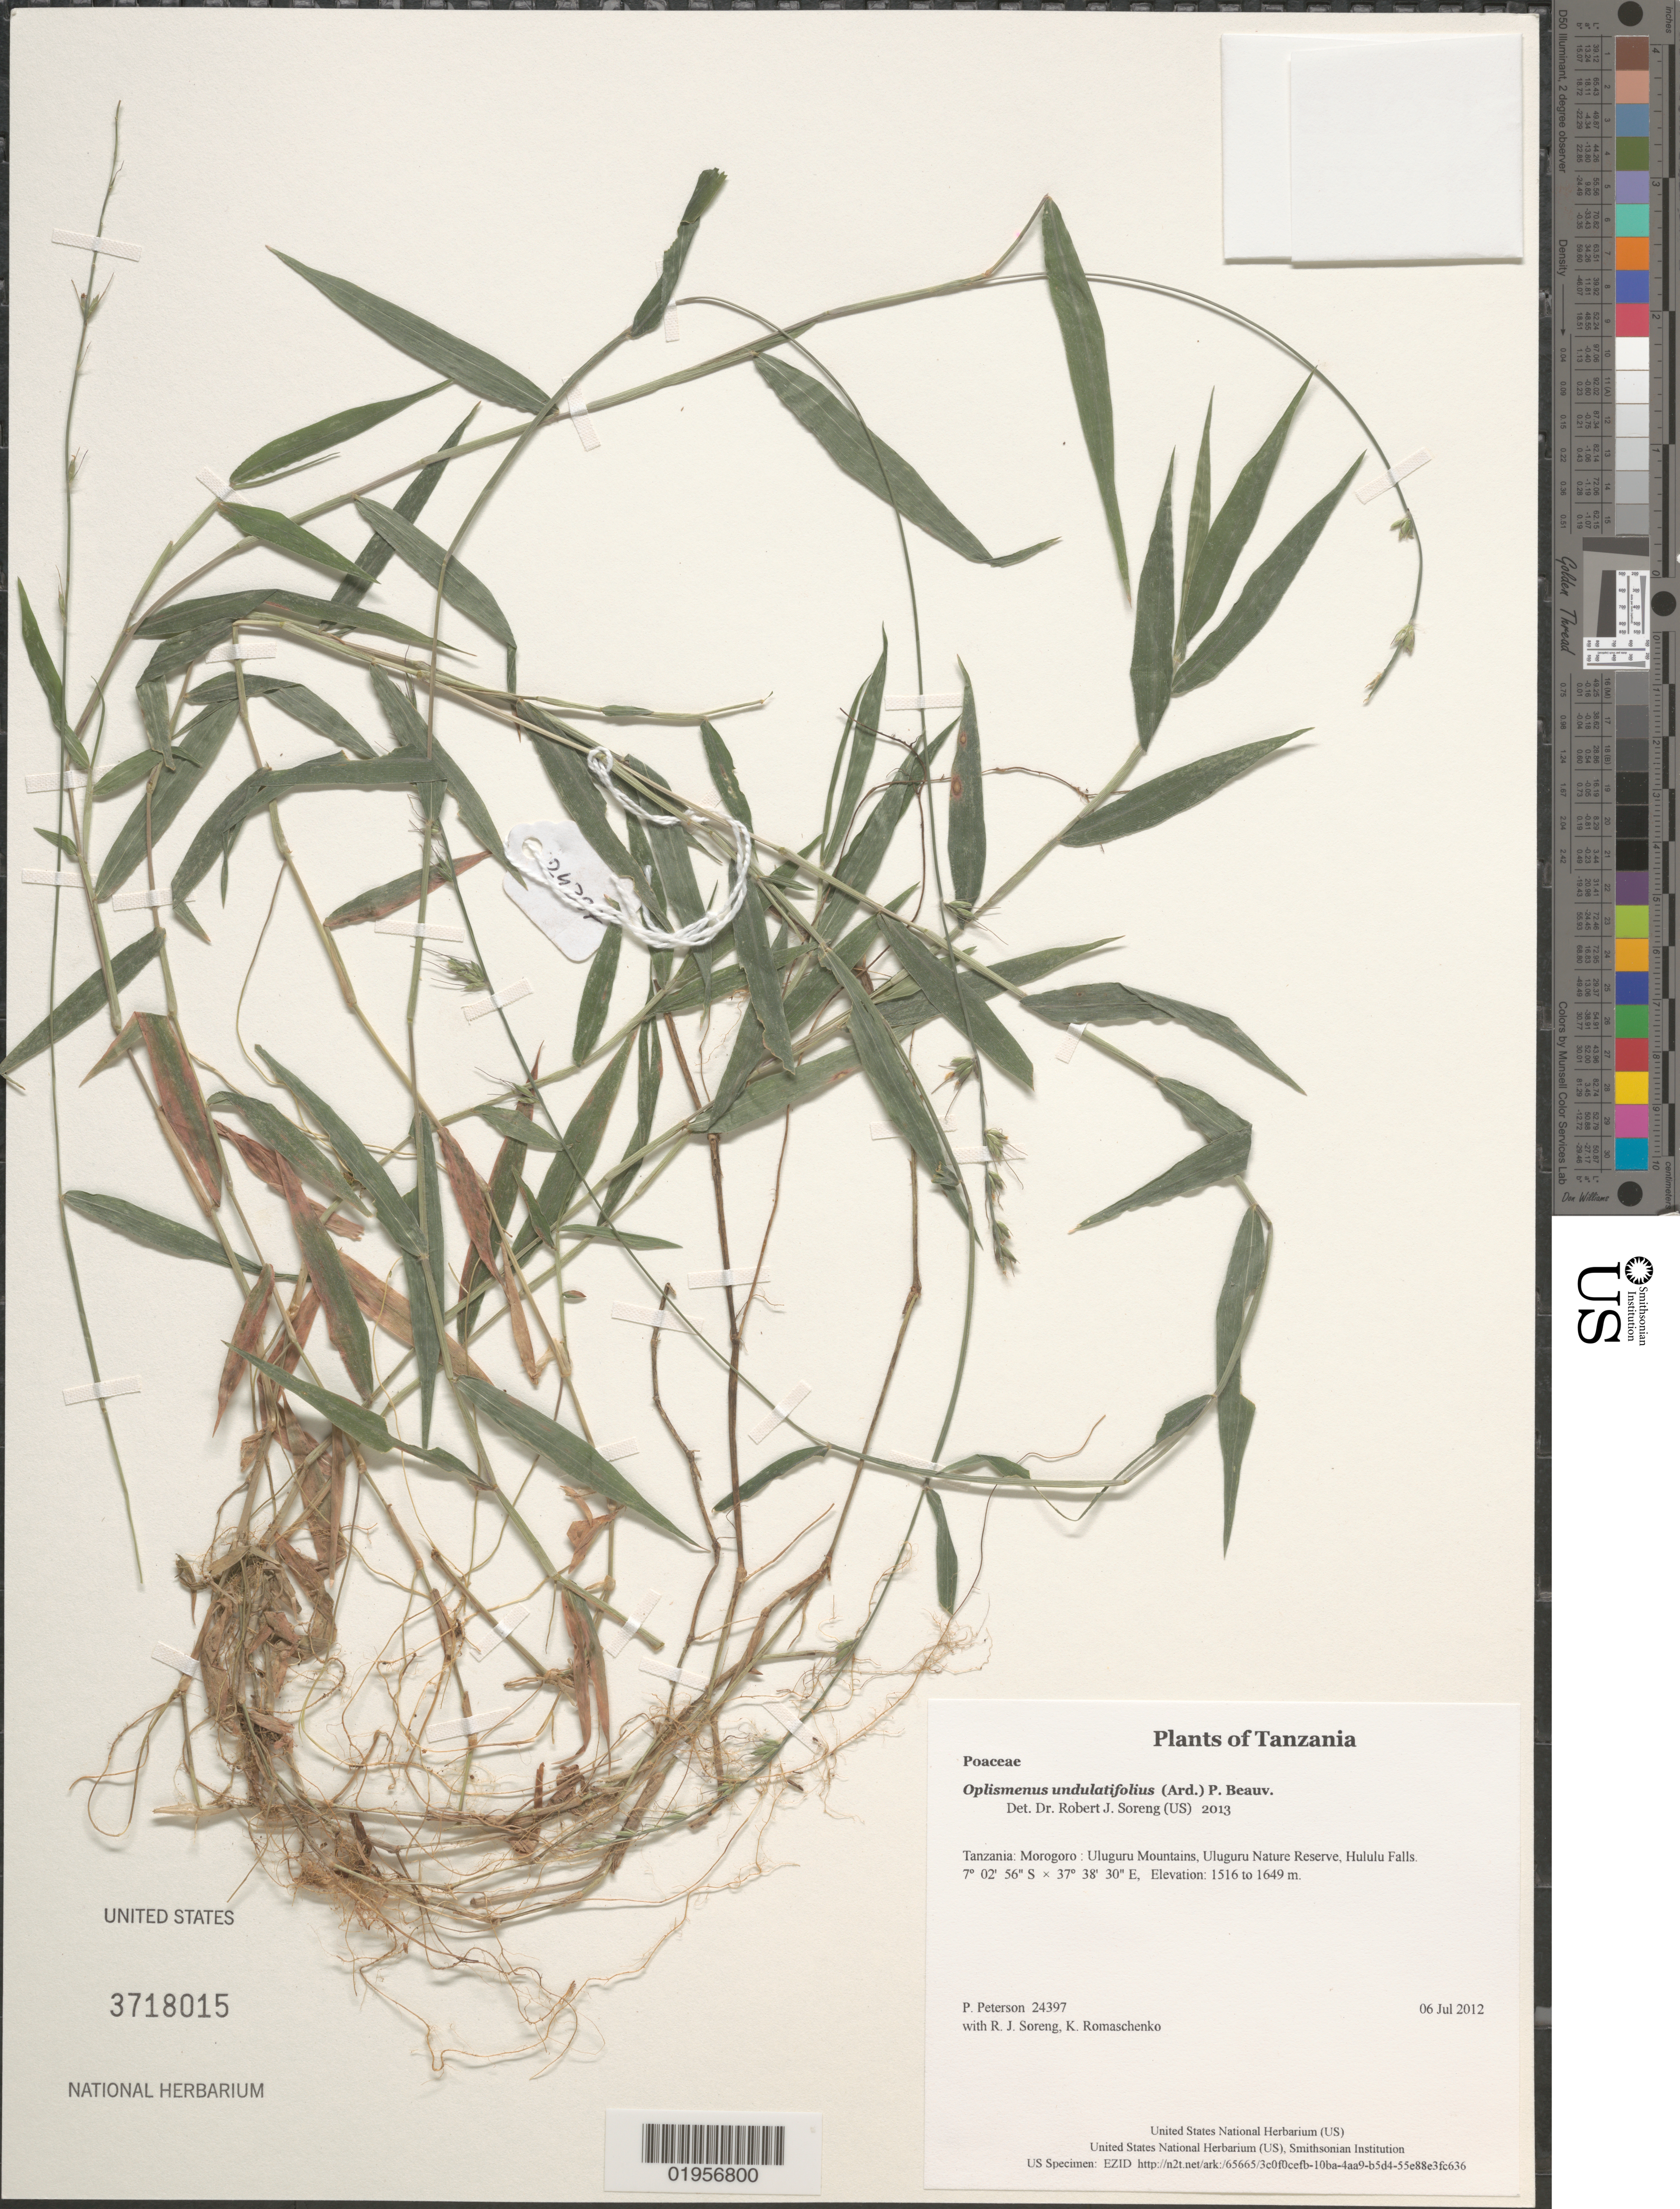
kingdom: Plantae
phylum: Tracheophyta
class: Liliopsida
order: Poales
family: Poaceae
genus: Oplismenus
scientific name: Oplismenus undulatifolius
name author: (Ard.) P. Beauv.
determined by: Soreng, Robert J., Research Associate (BOT), Smithsonian Institution - National Museum of Natural History (UNITED STATES)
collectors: P. M. Peterson, R. J. Soreng & K. Romaschenko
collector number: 24397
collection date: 2012-07-06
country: Tanzania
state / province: Morogoro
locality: Uluguru Mountains, Uluguru Nature Reserve, Hululu Falls.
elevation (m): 1516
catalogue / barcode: US 3718015